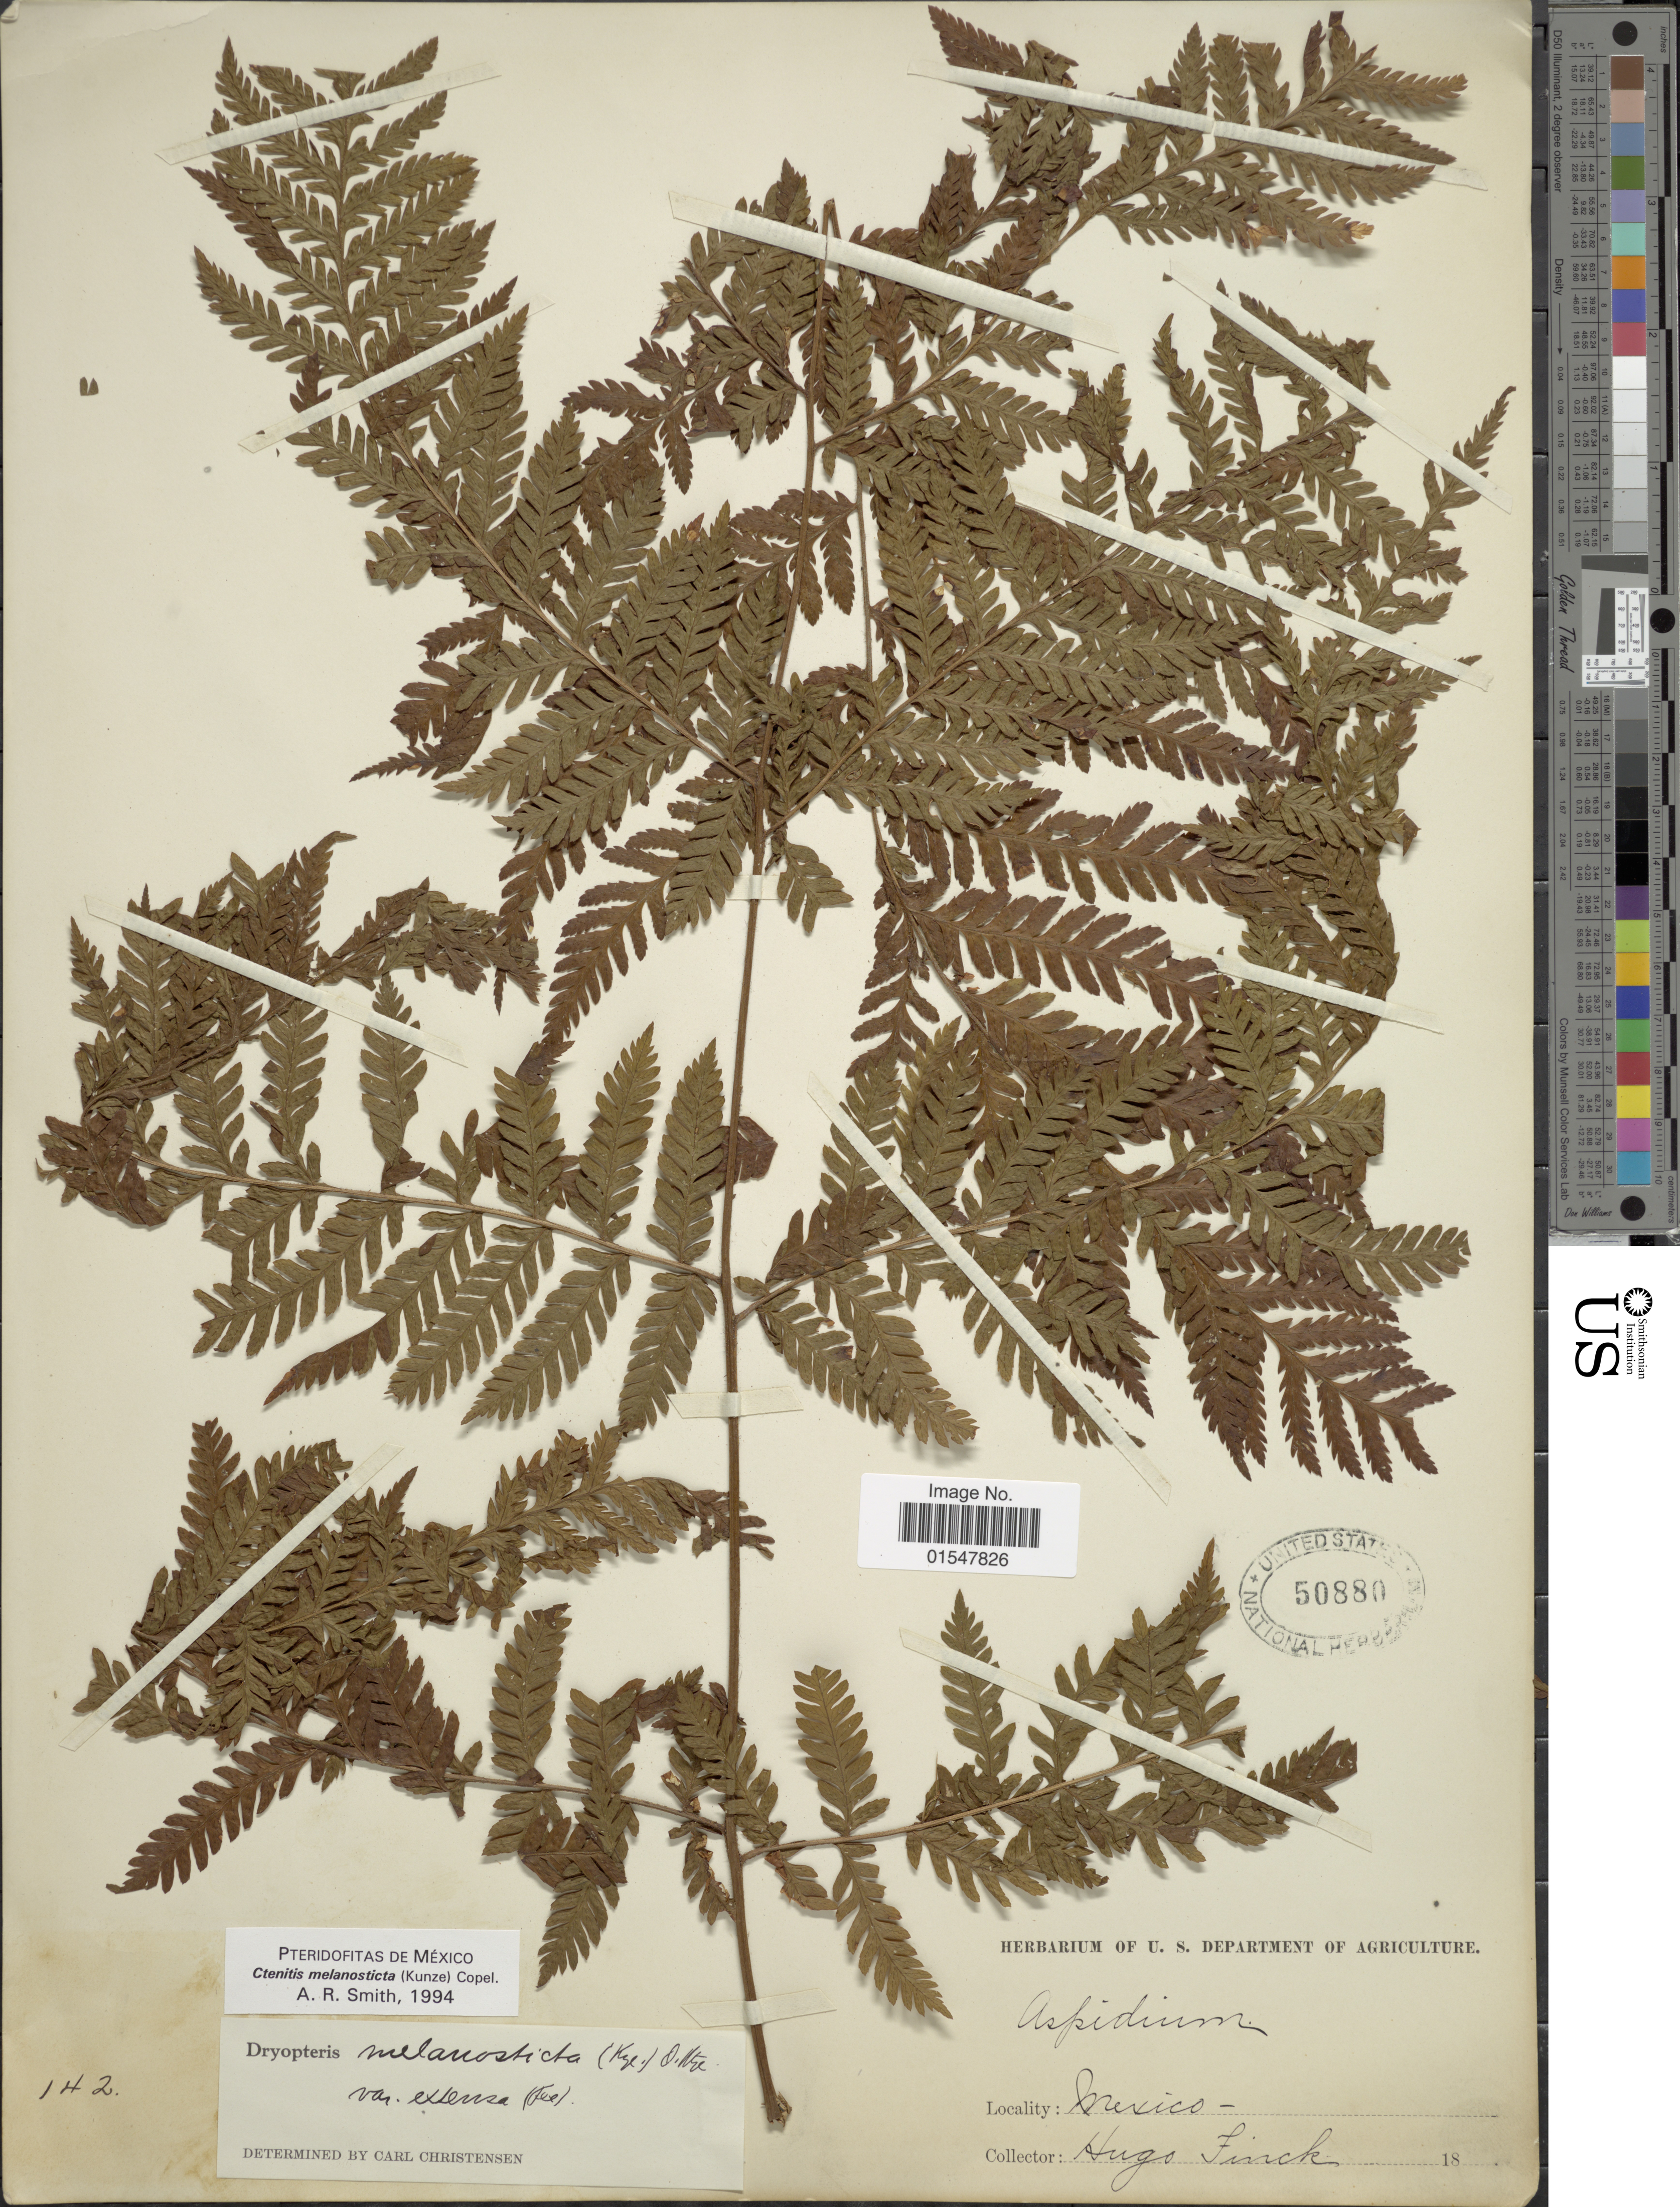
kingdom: Plantae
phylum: Tracheophyta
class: Polypodiopsida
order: Polypodiales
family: Dryopteridaceae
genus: Ctenitis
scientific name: Ctenitis melanosticta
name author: (Kunze) Copel.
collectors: H. Finck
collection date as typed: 18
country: Mexico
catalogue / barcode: US 50880